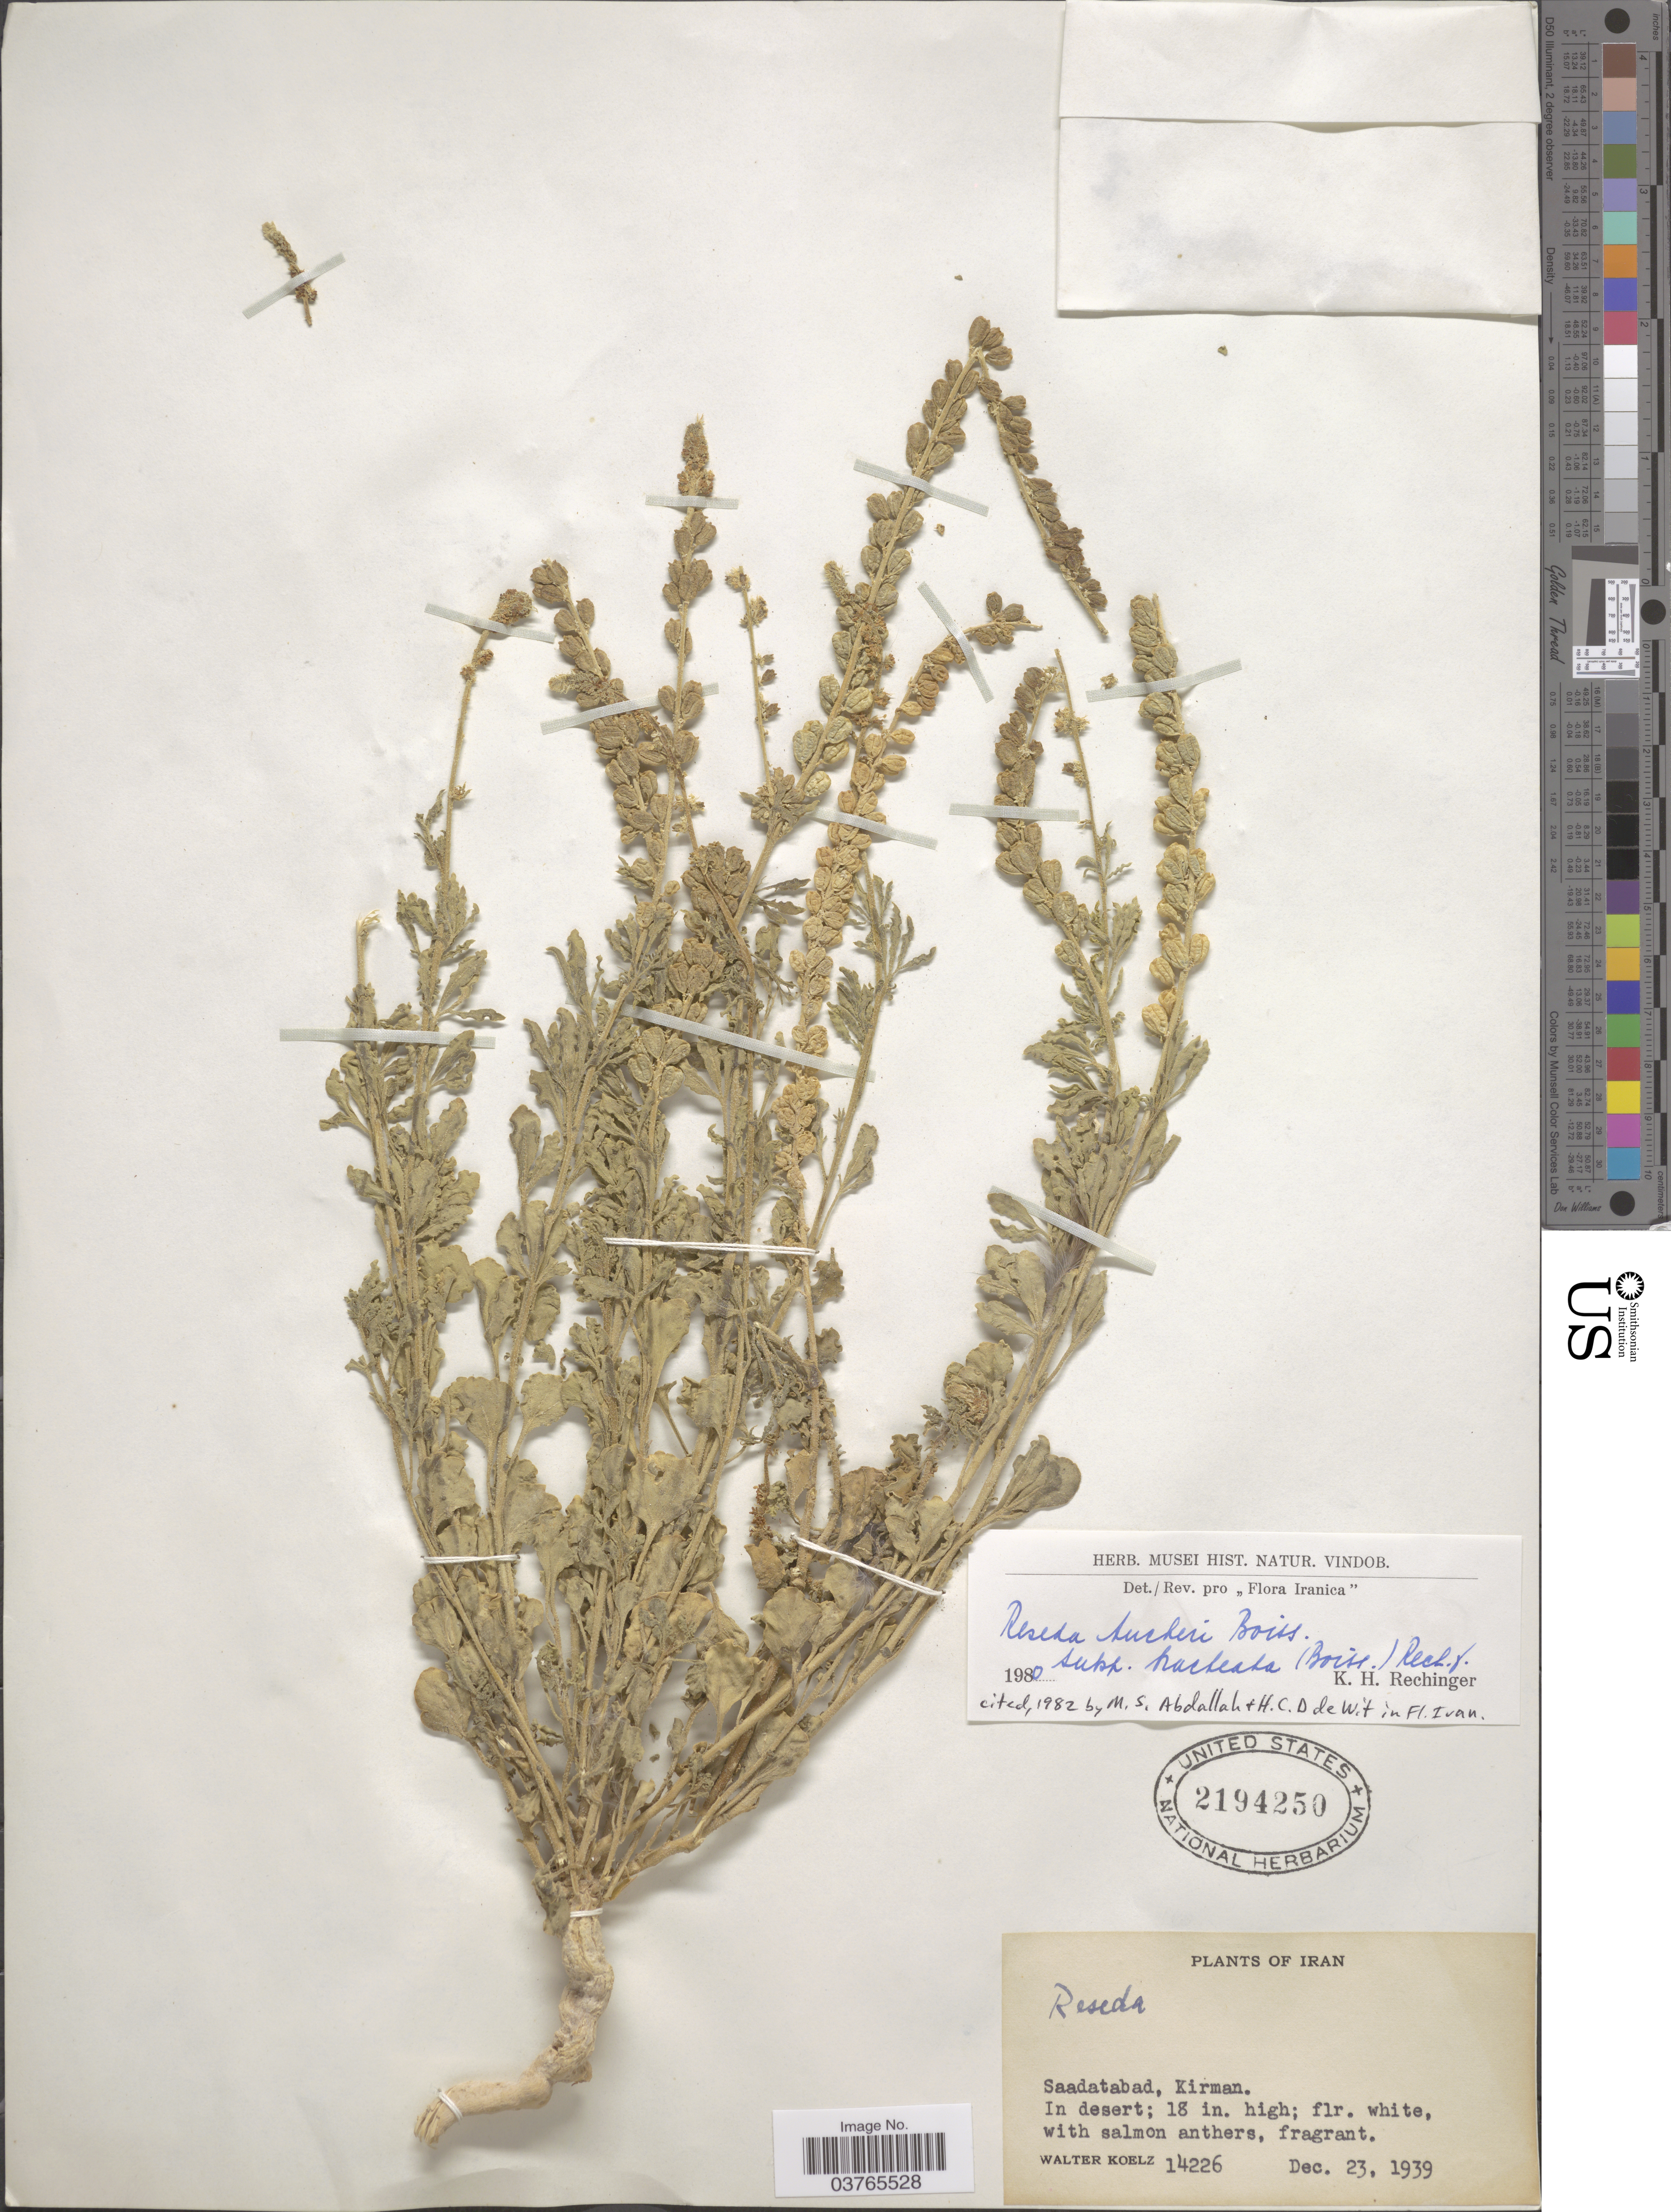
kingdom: Plantae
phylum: Tracheophyta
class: Magnoliopsida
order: Brassicales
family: Resedaceae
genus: Reseda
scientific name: Reseda aucheri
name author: Boiss.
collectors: W. N. Koelz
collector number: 14226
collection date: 1939-12-23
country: Iran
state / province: Kerman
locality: Saadatabad, Kirman.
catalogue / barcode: US 2194250